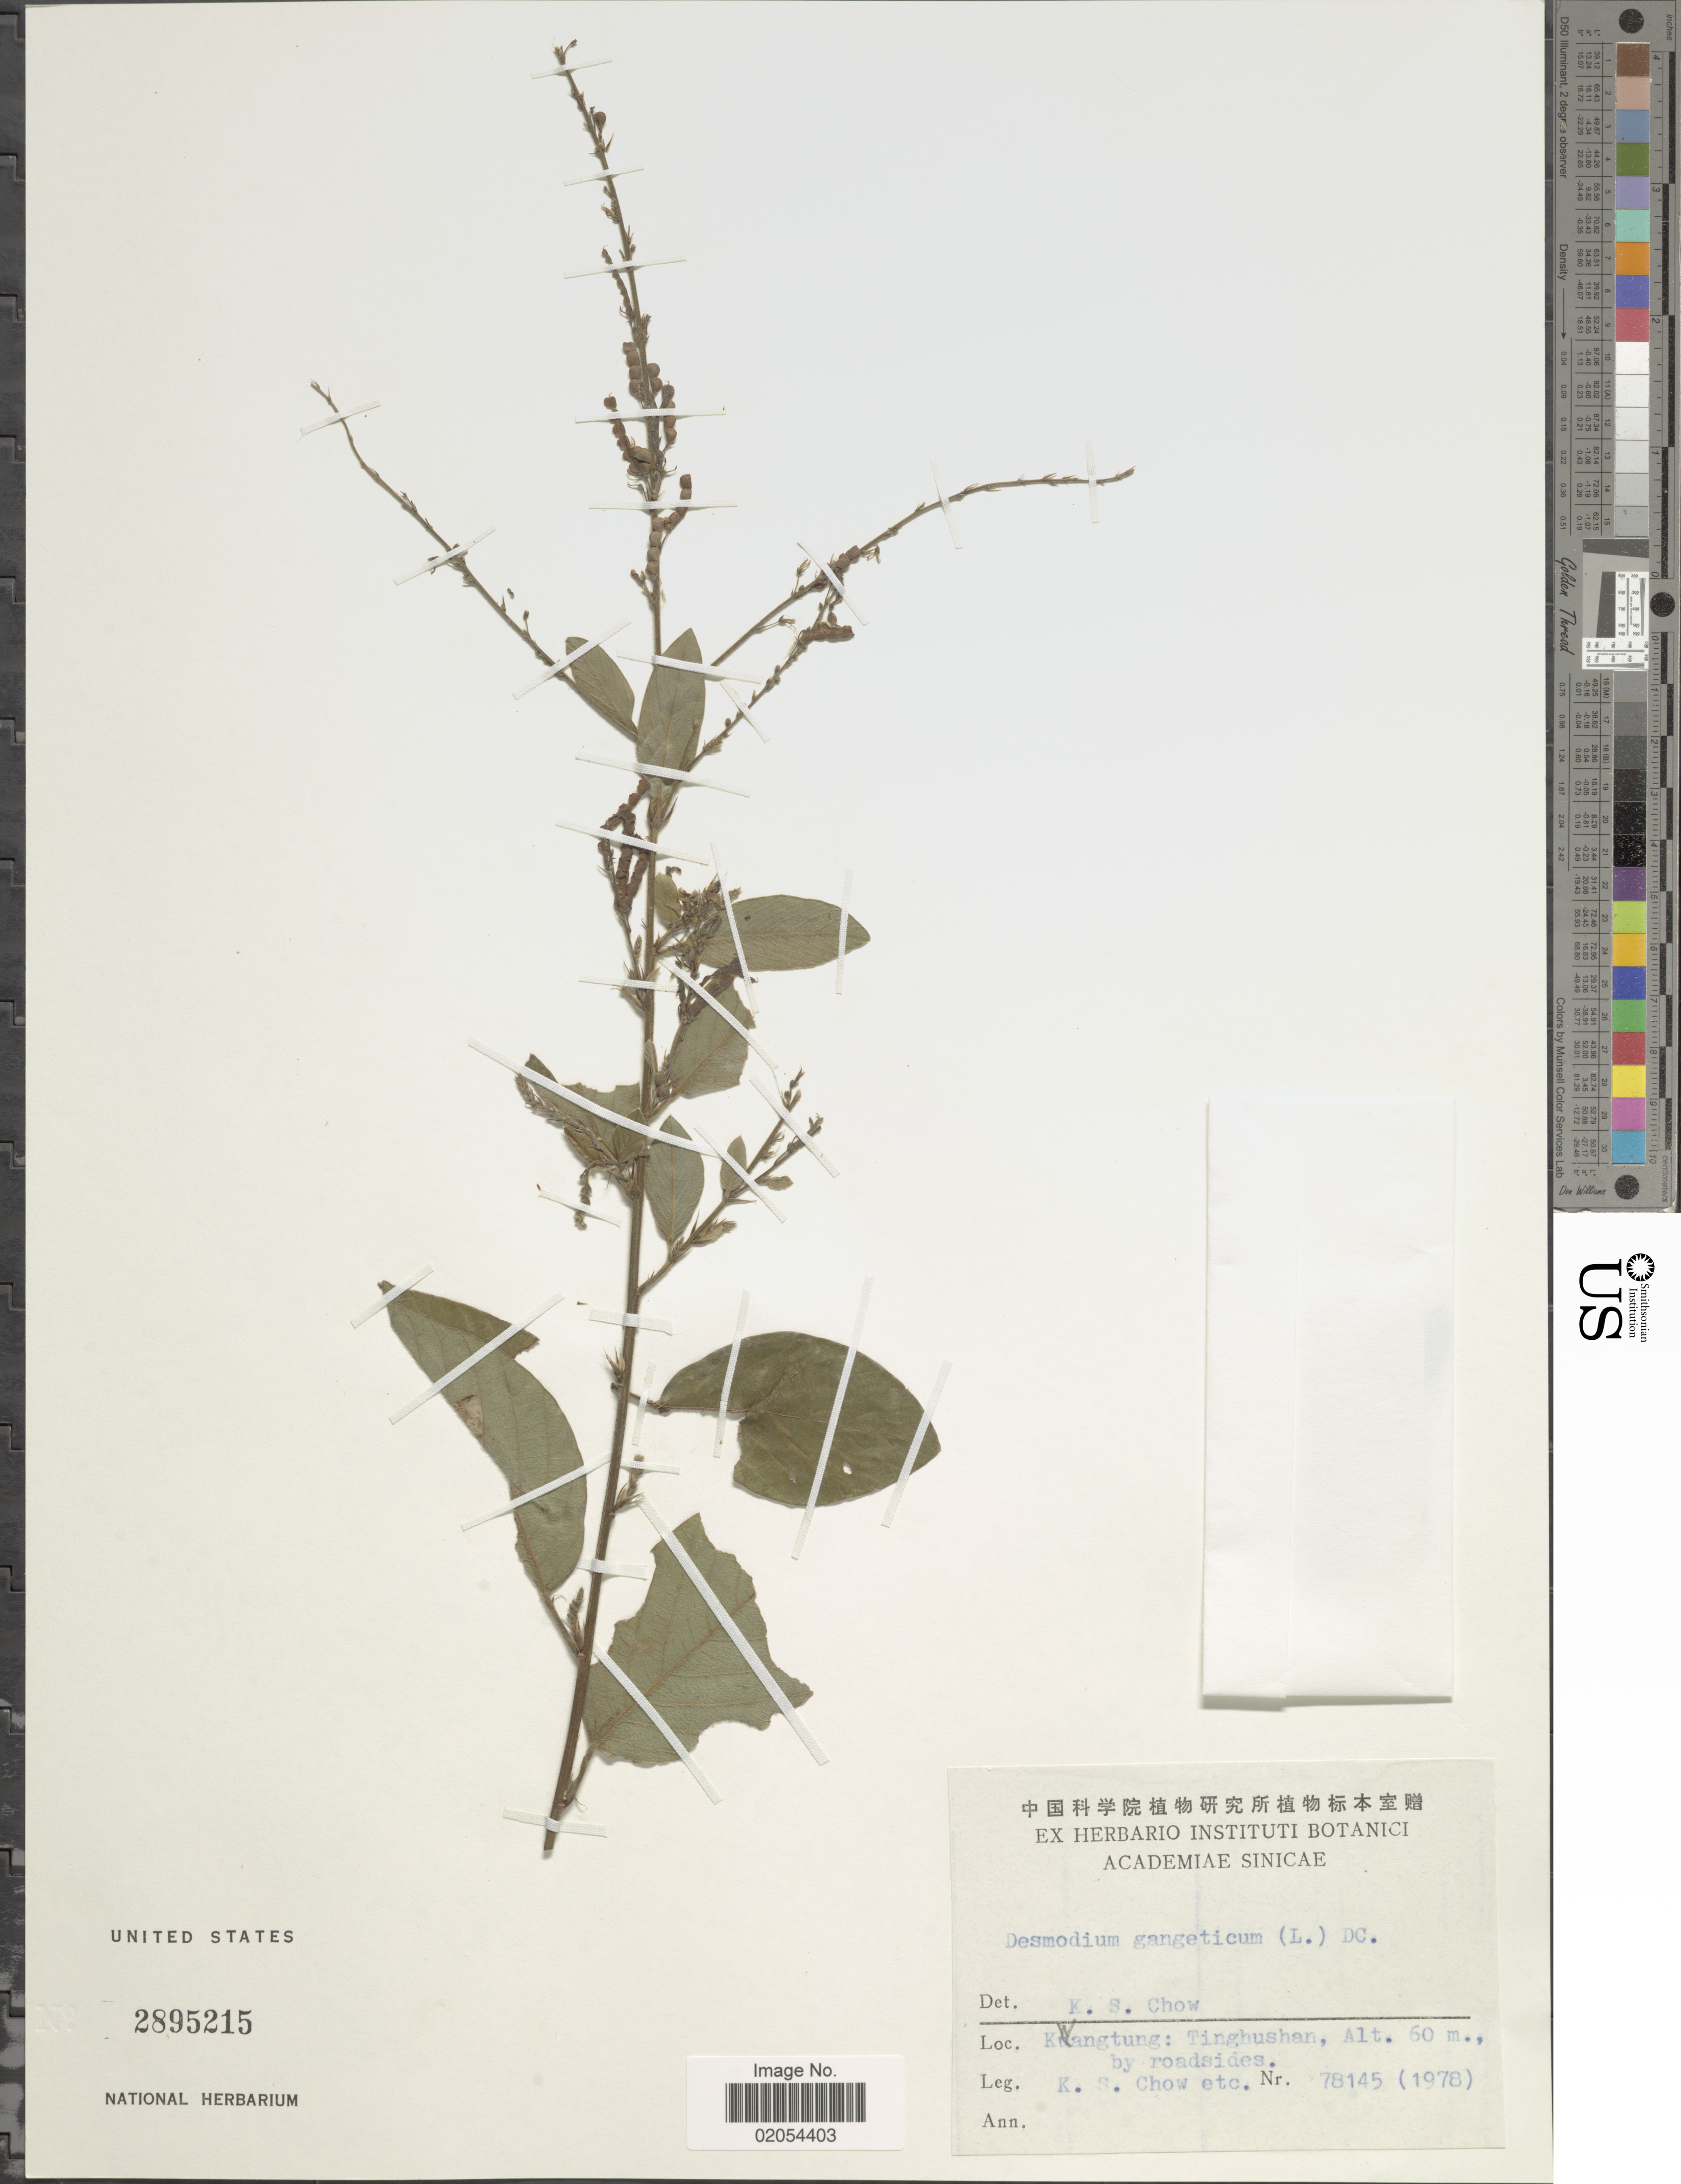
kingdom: Plantae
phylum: Tracheophyta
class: Magnoliopsida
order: Fabales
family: Fabaceae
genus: Pleurolobus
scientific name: Pleurolobus gangeticus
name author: (L.) J. St.-Hil. ex H. Ohashi & K. Ohashi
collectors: K. S. Chow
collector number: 78145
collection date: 1978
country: China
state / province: Guangdong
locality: Kuangtung: Tinghushan, by roadsides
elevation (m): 60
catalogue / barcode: US 2895215